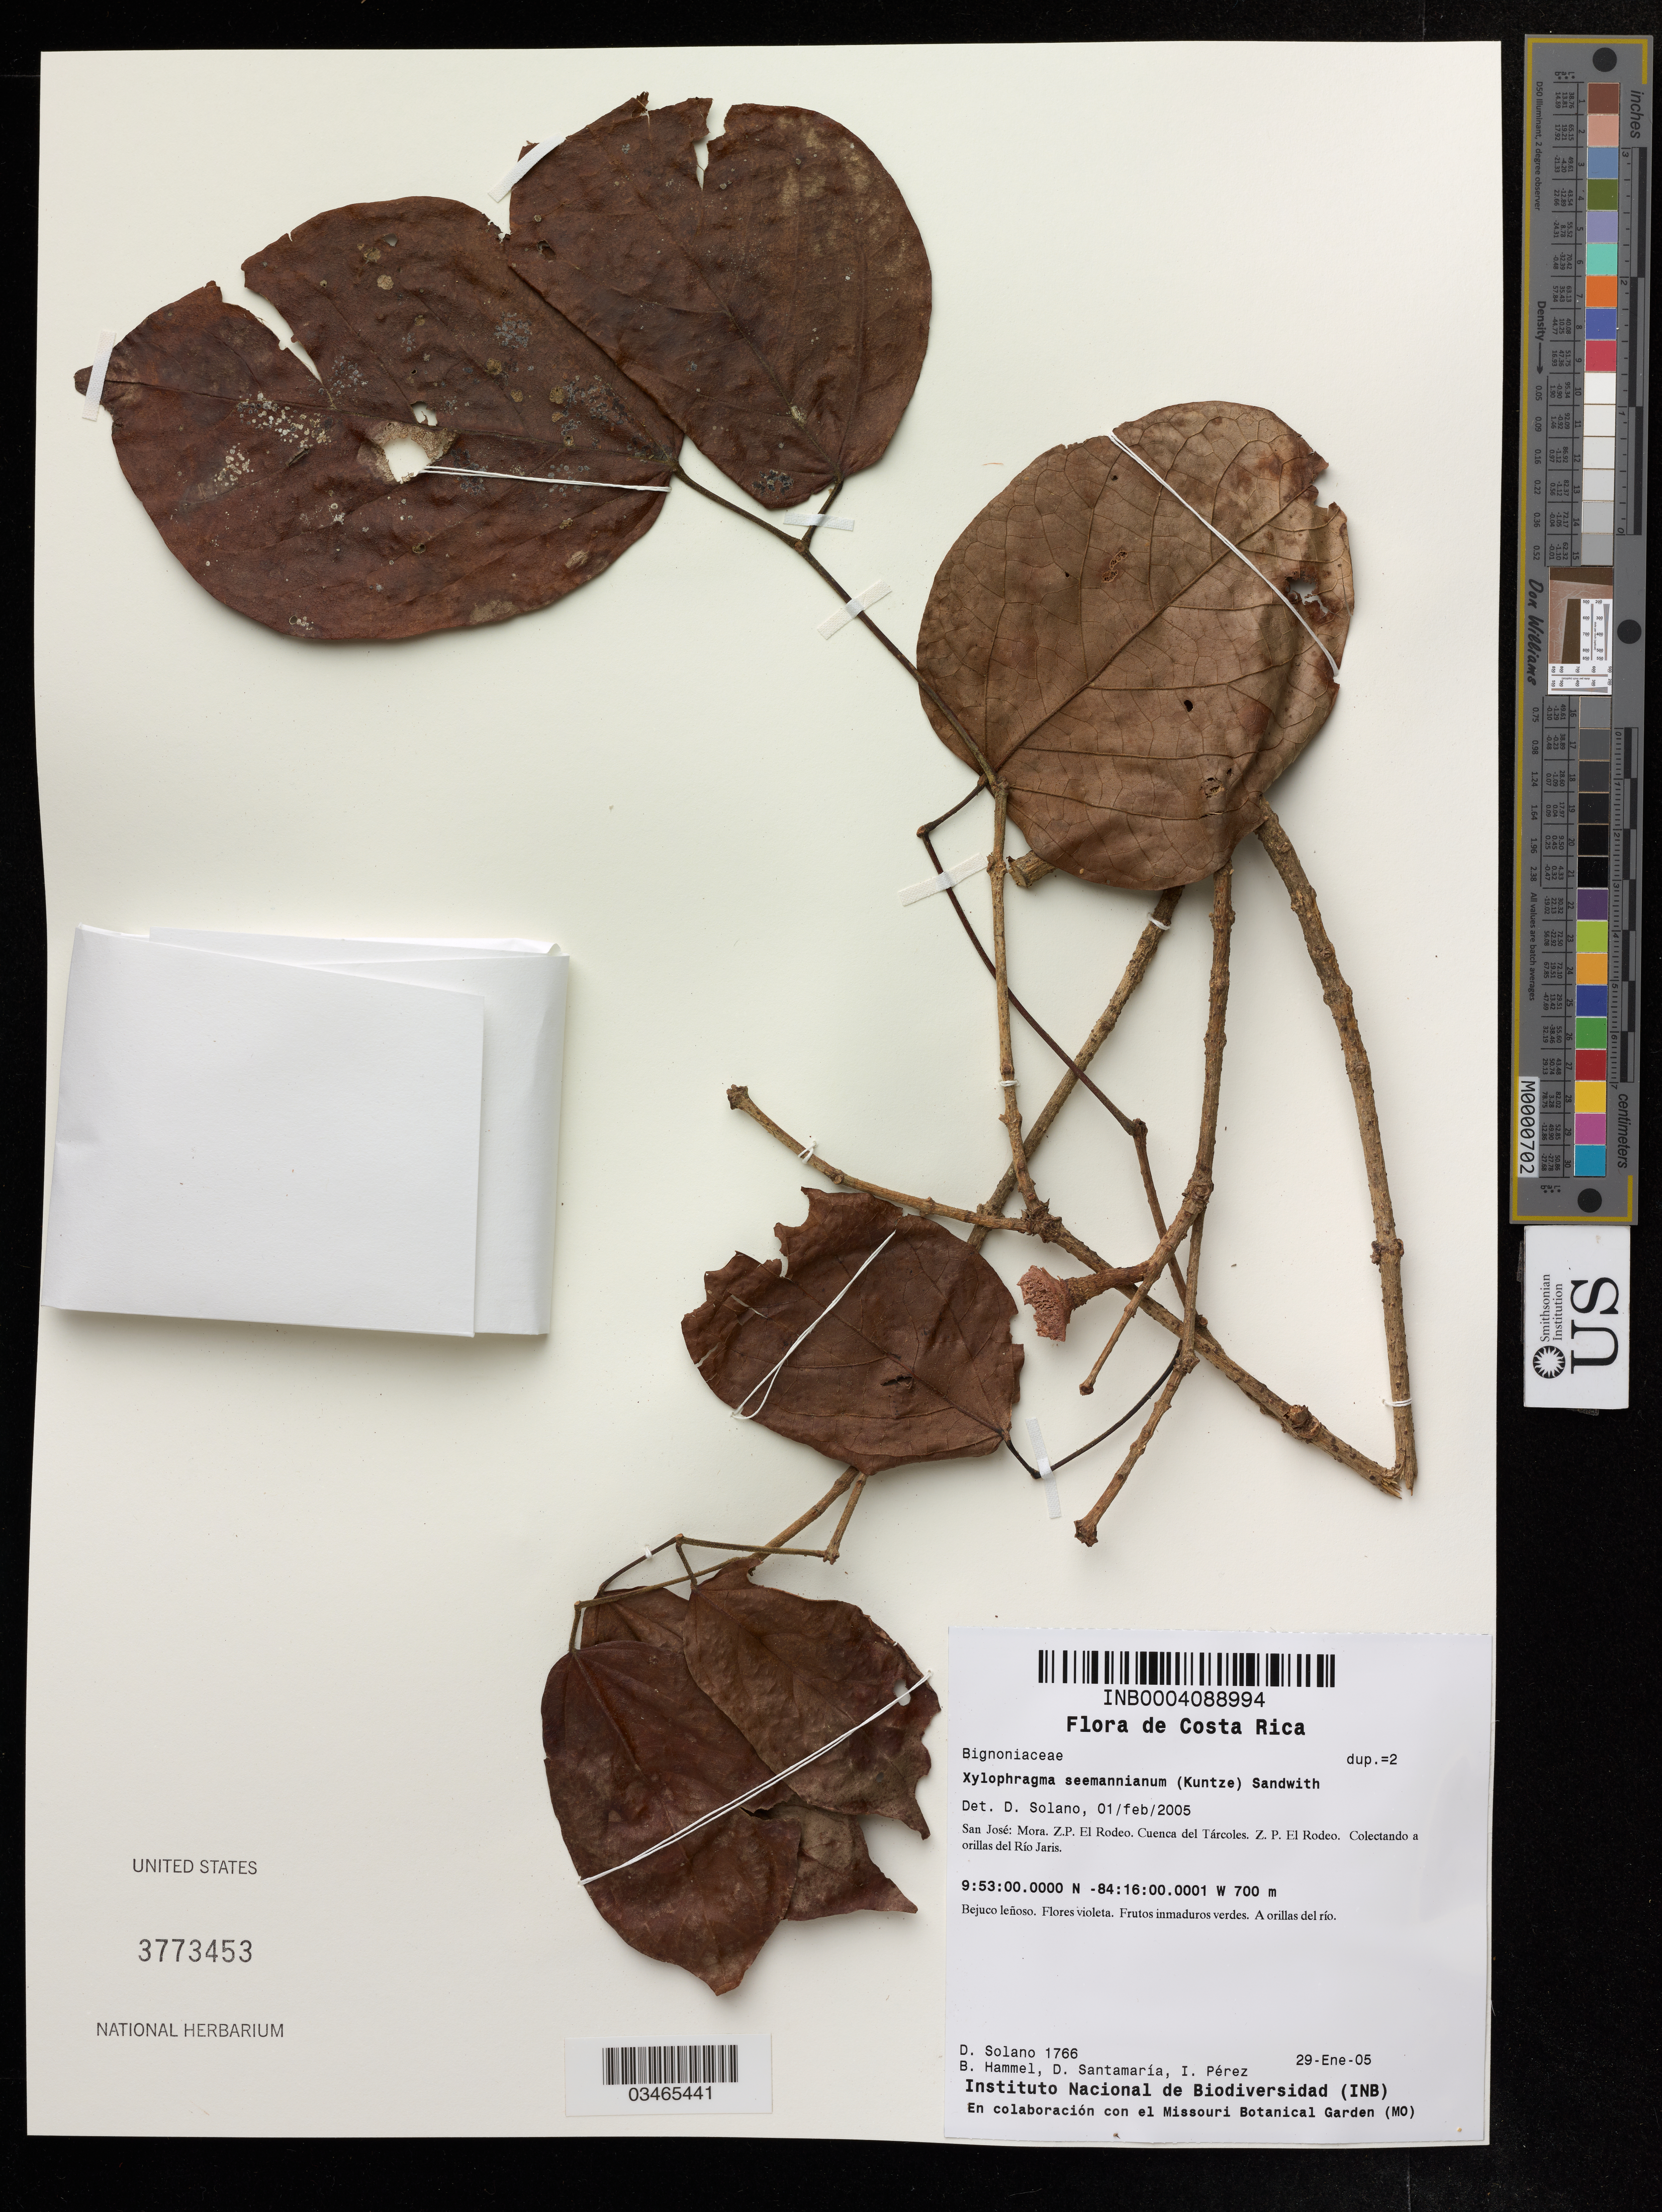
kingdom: Plantae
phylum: Tracheophyta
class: Magnoliopsida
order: Lamiales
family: Bignoniaceae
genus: Xylophragma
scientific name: Xylophragma seemannianum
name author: (Kuntze) Sandwith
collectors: D. Solano, B. Hammel & I. Perez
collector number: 1766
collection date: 2005-01-29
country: Costa Rica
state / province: San José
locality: Mora. Z.P. El Rodeo. Cuenca del Tárcoles. Z. P. El Rodeo. a orillas del Río Jaris.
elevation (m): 700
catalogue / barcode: US 3773453